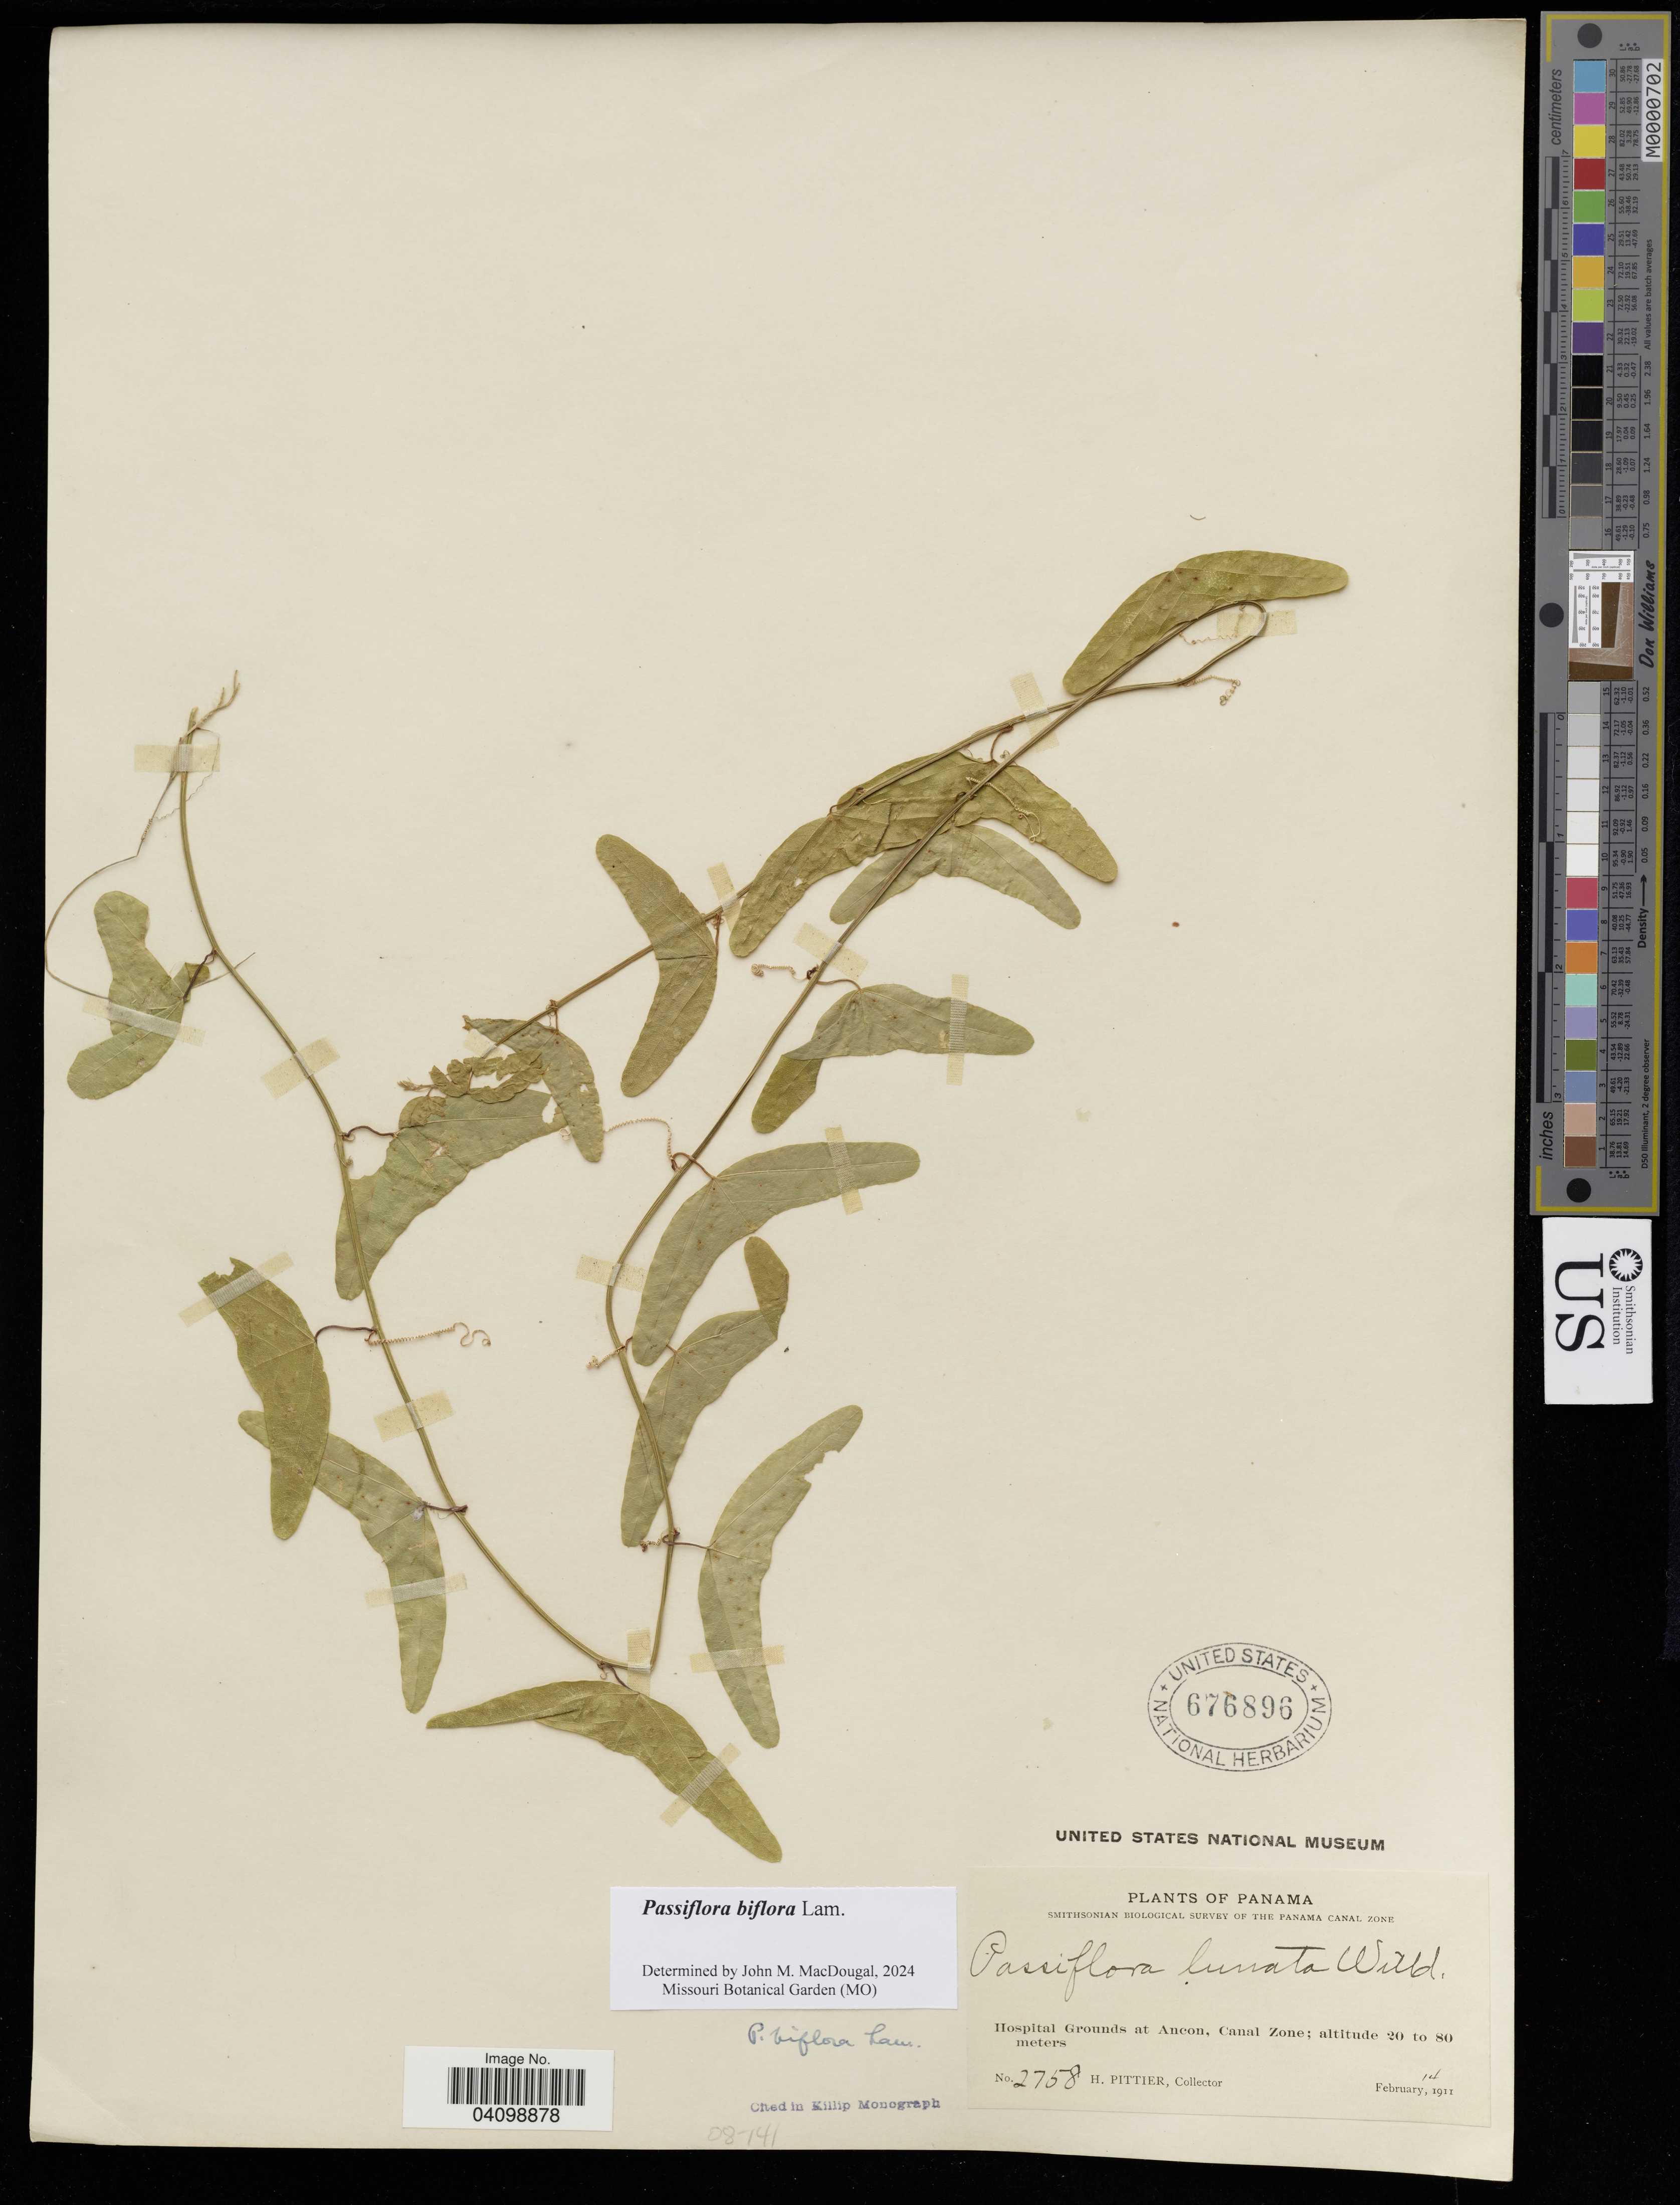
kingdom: Plantae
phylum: Tracheophyta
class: Magnoliopsida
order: Malpighiales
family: Passifloraceae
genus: Passiflora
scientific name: Passiflora biflora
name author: Lam.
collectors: H. Pittier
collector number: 2758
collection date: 1911-02-14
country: Panama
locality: Hospital Grounds at Ancon, Canal Zone.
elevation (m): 20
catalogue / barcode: US 676896